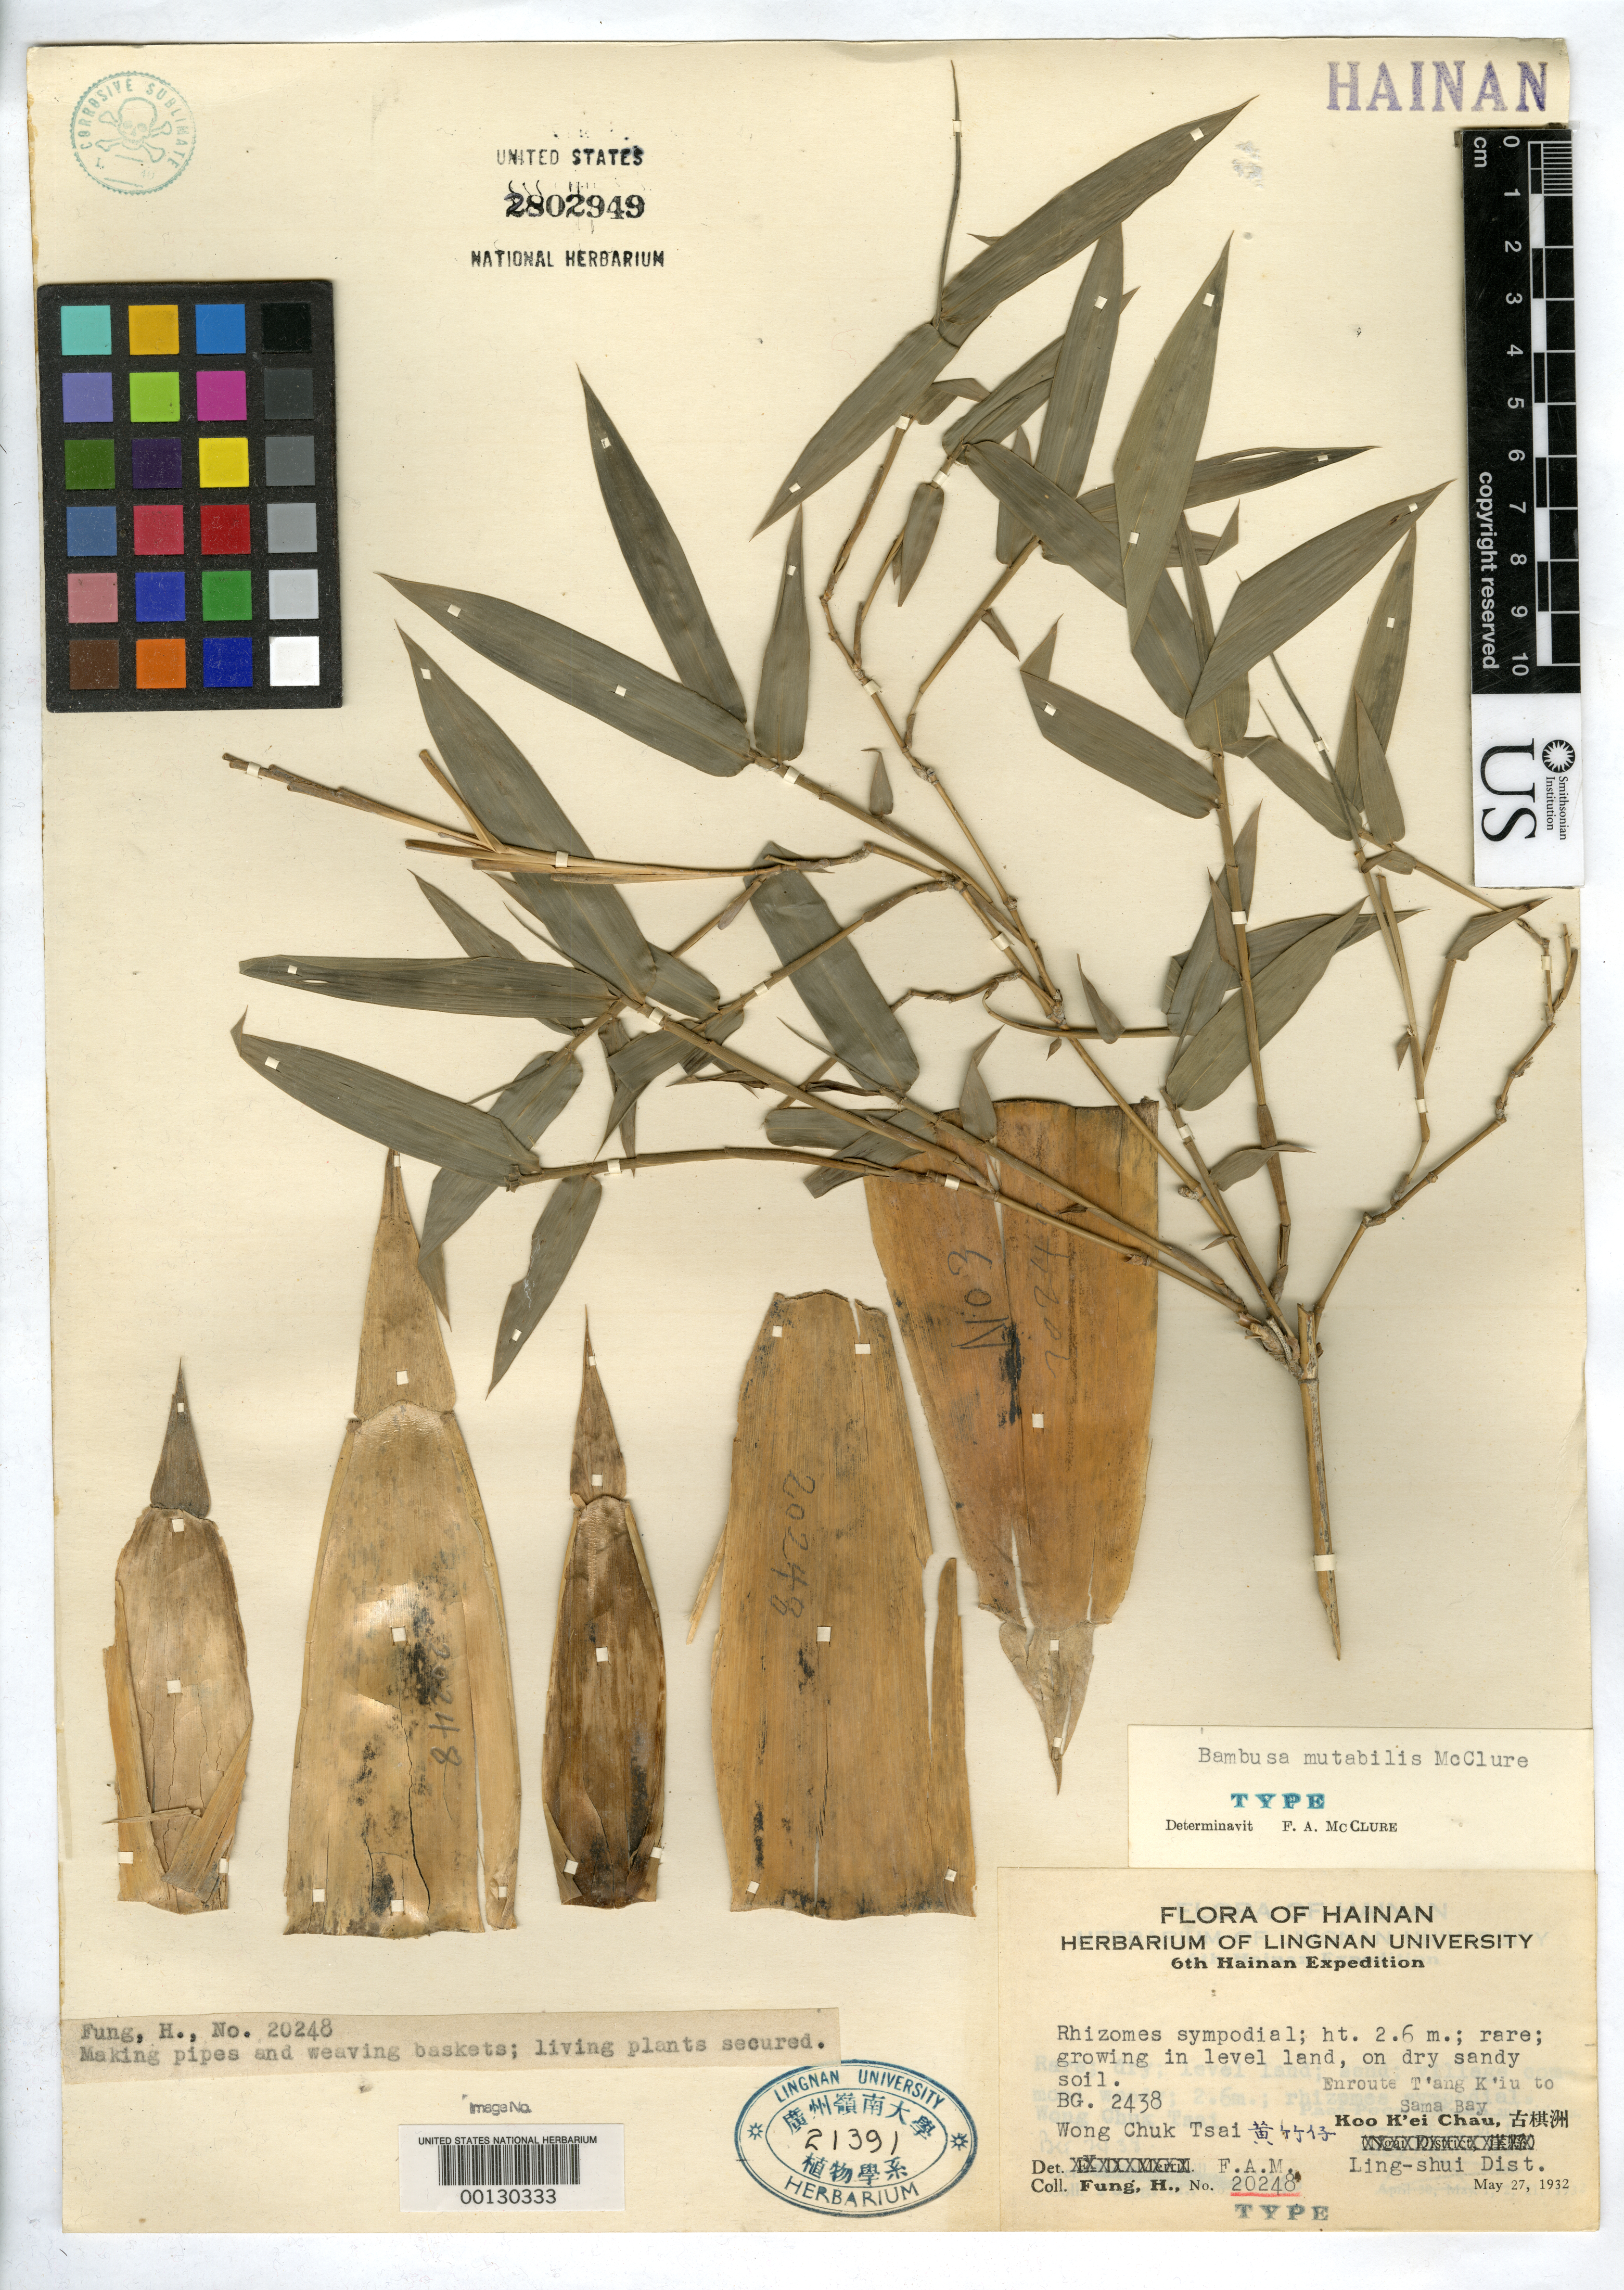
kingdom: Plantae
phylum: Tracheophyta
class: Liliopsida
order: Poales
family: Poaceae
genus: Bambusa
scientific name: Bambusa mutabilis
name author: McClure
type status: Holotype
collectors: H. L. Fung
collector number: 20248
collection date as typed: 27 May 1932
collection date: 1932-05-27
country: China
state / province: Hainan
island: Hainan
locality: Koo K'ei Chau.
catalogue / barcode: US 2802949